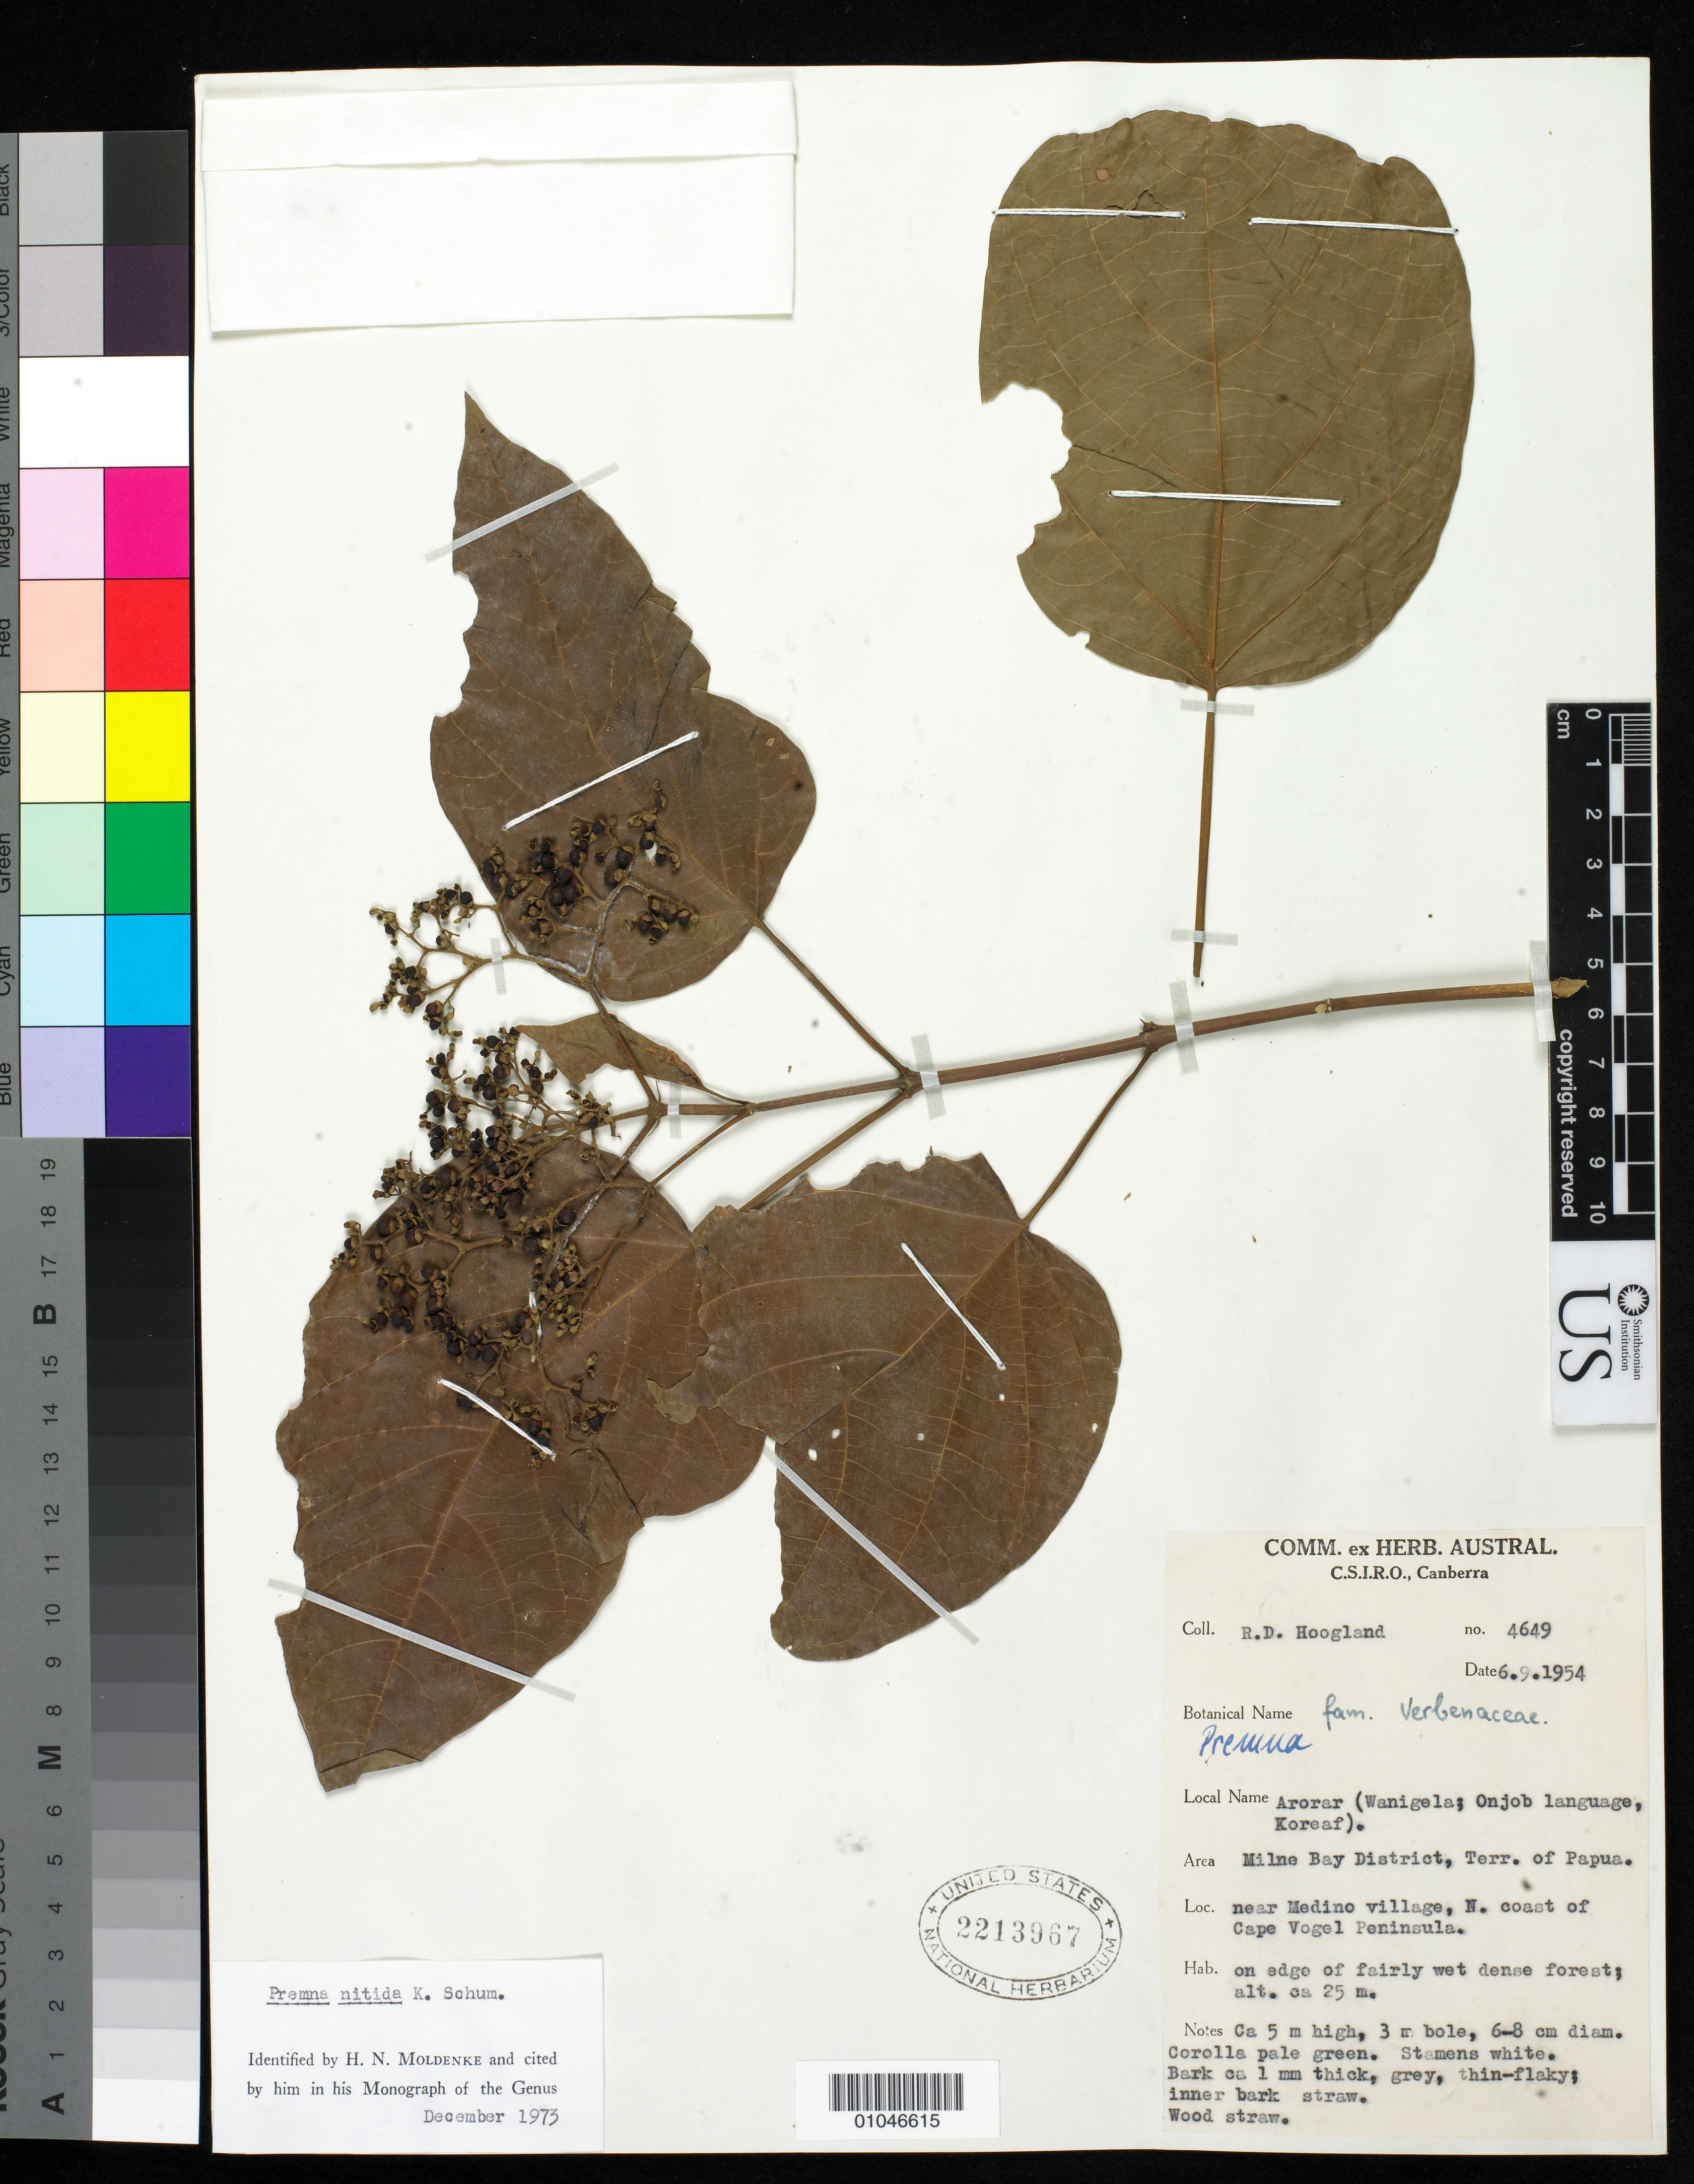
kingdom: Plantae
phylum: Tracheophyta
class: Magnoliopsida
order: Lamiales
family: Lamiaceae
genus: Premna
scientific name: Premna nitida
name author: K. Schum.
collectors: R. D. Hoogland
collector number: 4649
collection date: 1954-06-09 or 1954-09-06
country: Papua New Guinea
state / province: Milne Bay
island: New Guinea I.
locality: Near Medino village, N. coast of Cape Vogel Peninsula, Milne Bay District, Terr. of Papua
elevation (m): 25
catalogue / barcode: US 2213967